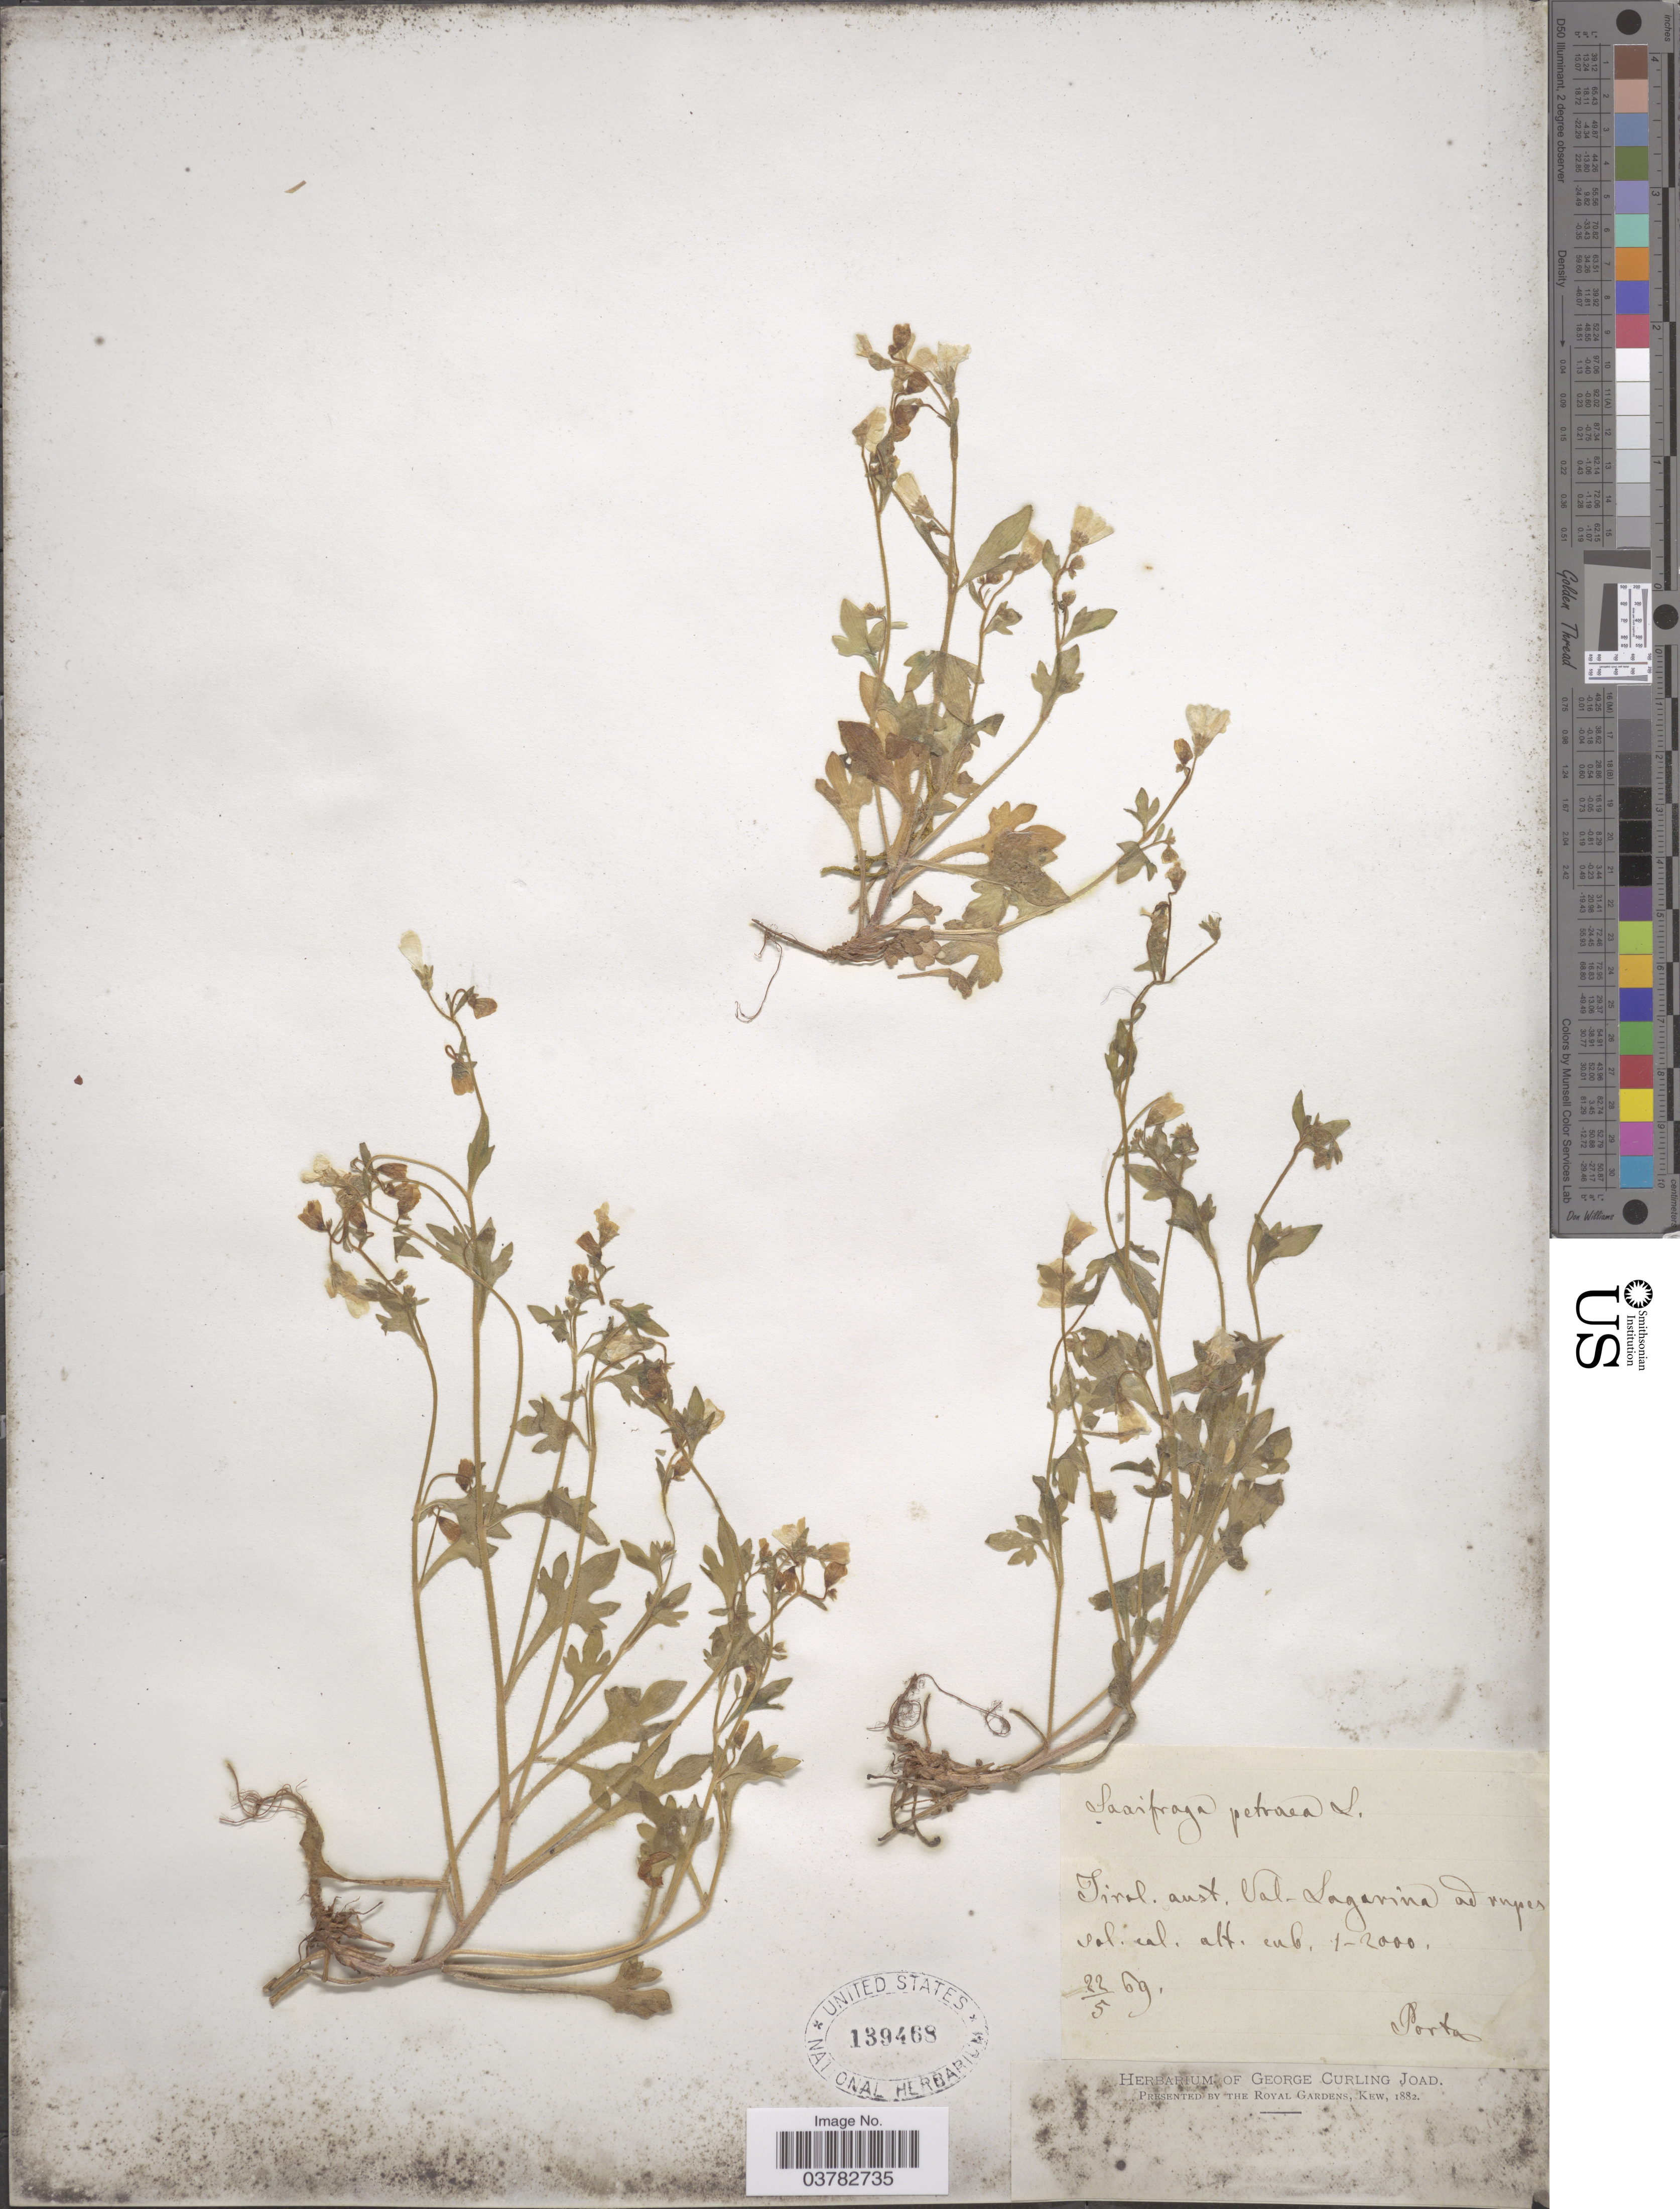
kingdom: Plantae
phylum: Tracheophyta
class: Magnoliopsida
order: Saxifragales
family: Saxifragaceae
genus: Saxifraga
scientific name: Saxifraga petraea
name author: L.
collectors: -- Porta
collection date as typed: Transcribed d/m/y: 22/5/69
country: Italy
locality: Tirol aust. Val-Lagarina ad rupes sol. cal.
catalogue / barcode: US 139468